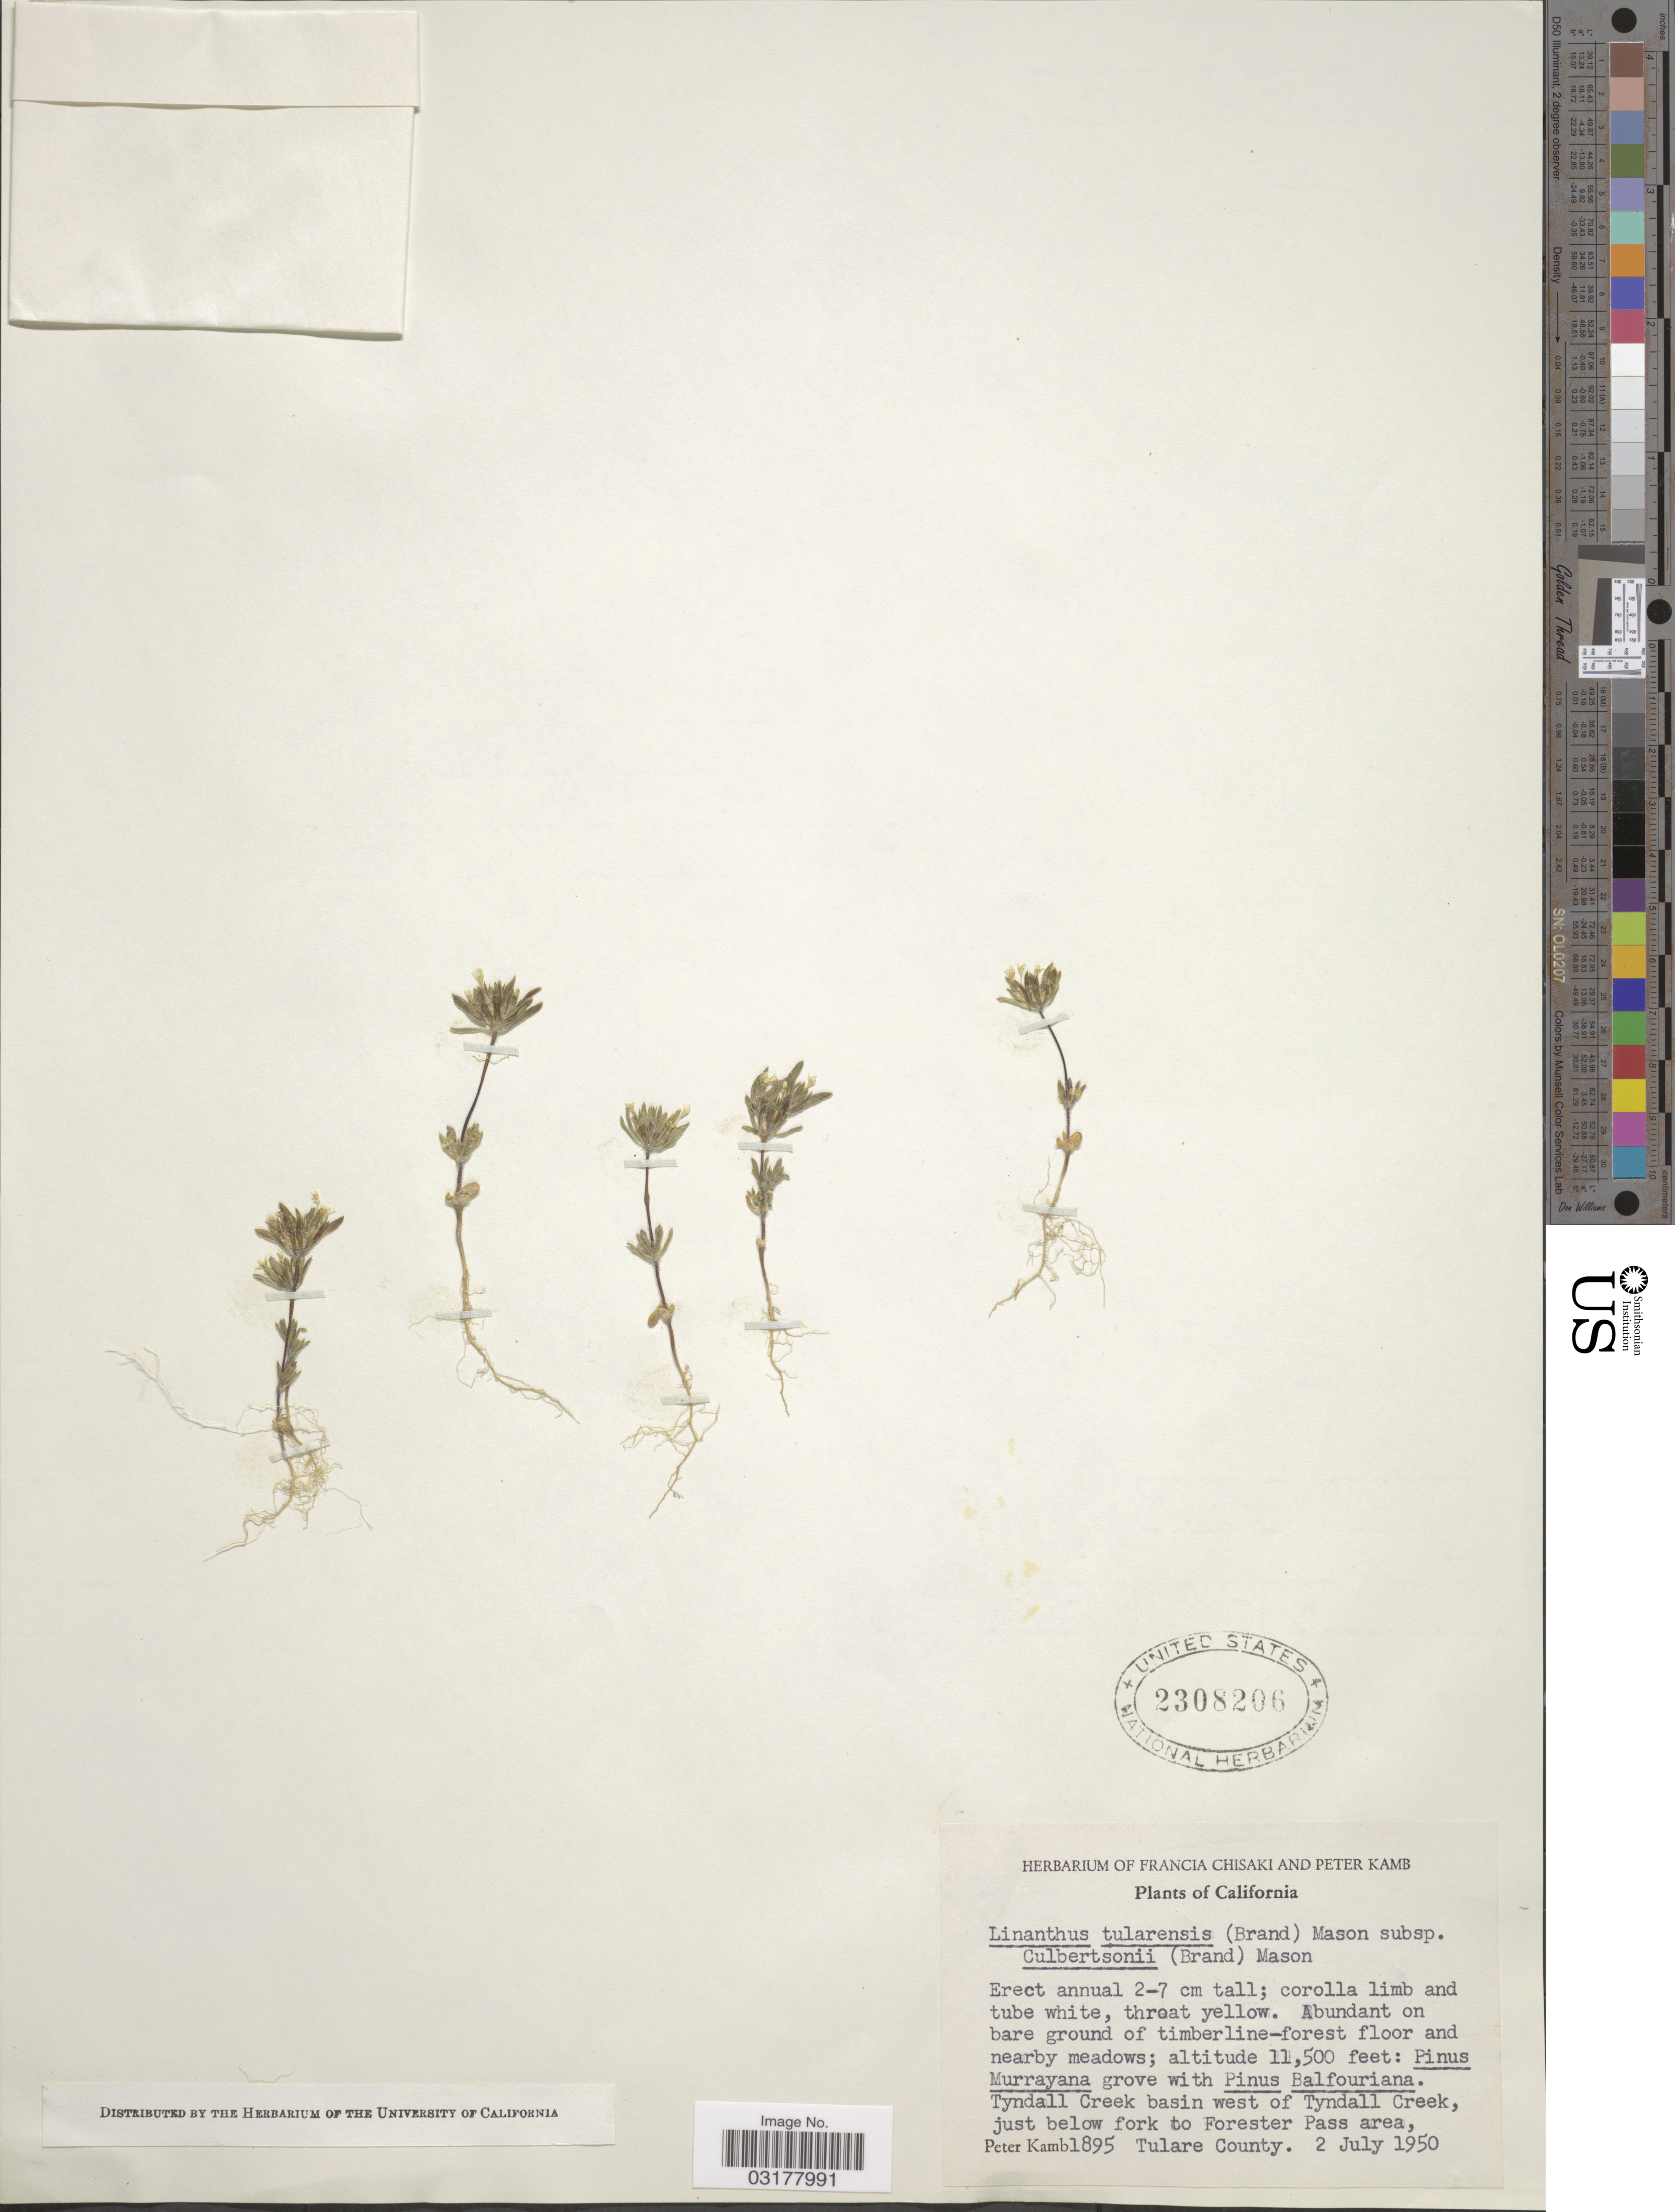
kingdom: Plantae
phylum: Tracheophyta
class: Magnoliopsida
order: Ericales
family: Polemoniaceae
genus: Leptosiphon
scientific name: Leptosiphon oblanceolatus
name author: (Brand) J.M. Porter & L.A. Johnson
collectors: P. Kamb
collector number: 1895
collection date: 1950-07-02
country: United States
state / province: California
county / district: Tulare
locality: Tyndall Creek basin west of Tyndall Creek, just below fork to Forester Pass area, Tulare County.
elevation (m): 3505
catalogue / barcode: US 2308206